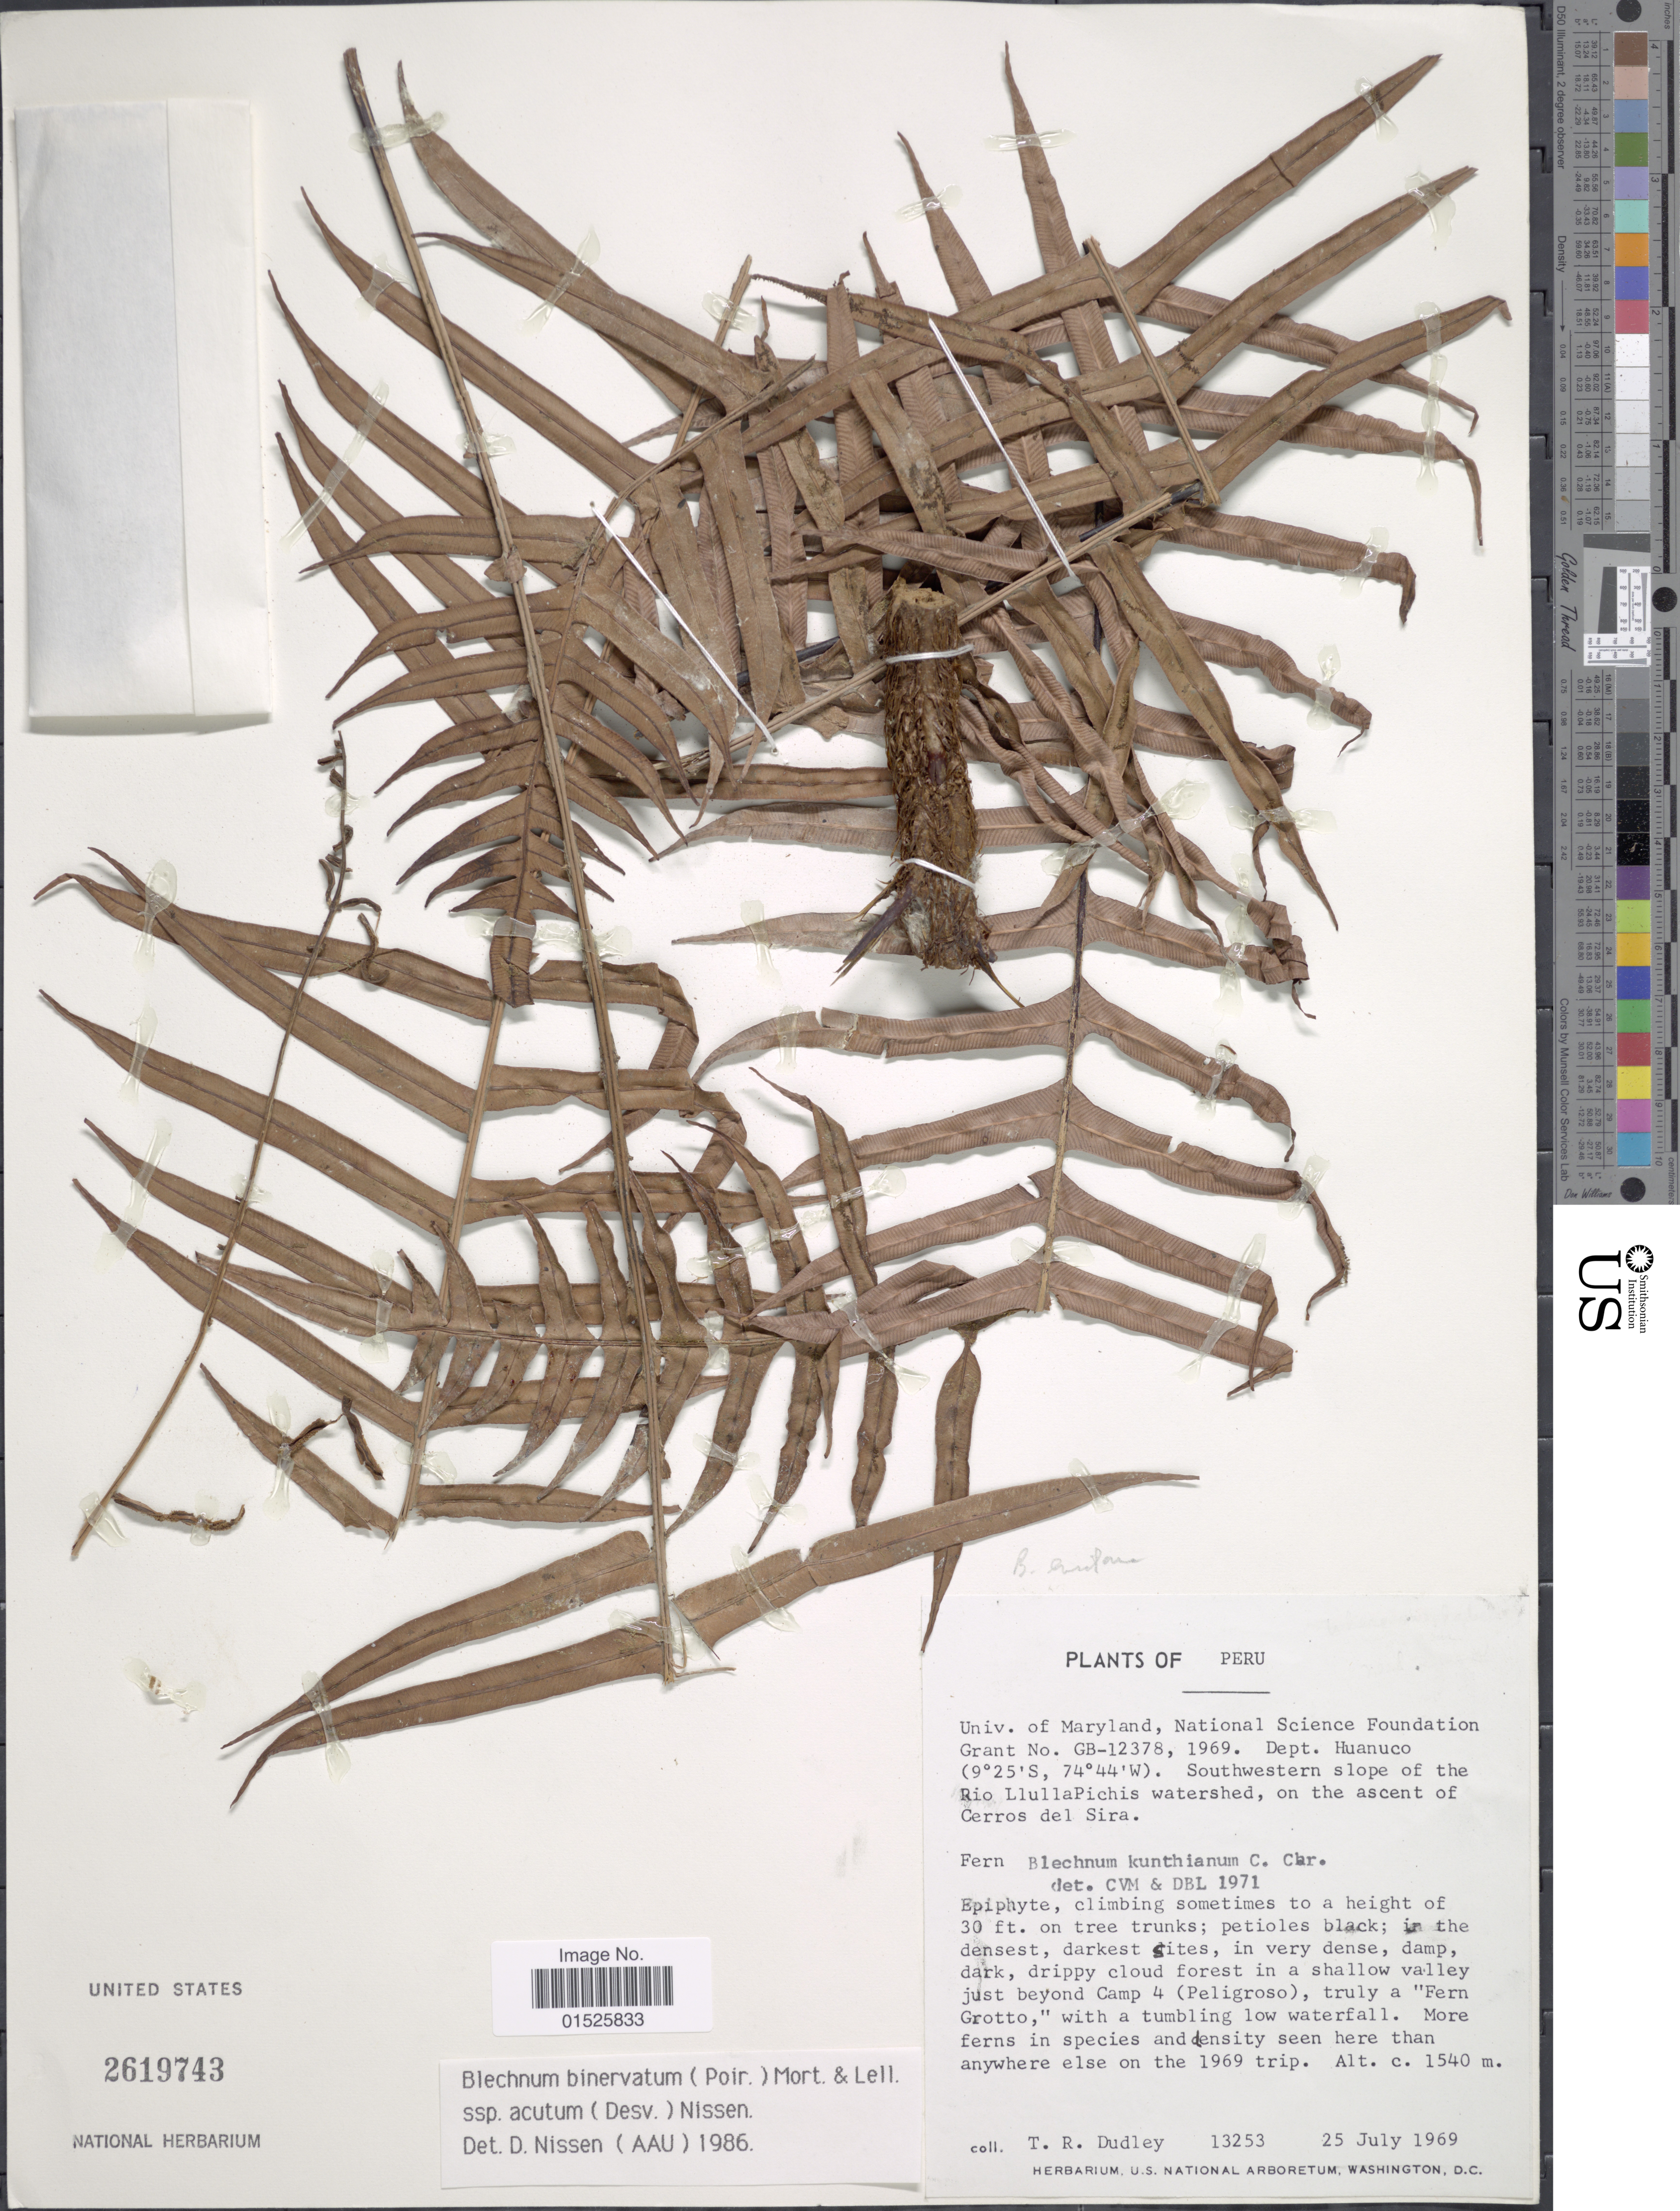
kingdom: Plantae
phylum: Tracheophyta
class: Polypodiopsida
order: Polypodiales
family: Blechnaceae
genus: Blechnum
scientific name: Blechnum ensiforme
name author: (Liebm.) C. Chr.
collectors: T. R. Dudley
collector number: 13253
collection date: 1969-07-25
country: Peru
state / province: Huánuco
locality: Southwestern slope of the Rio LlullaPichis watershed, on the accent of Cerros del Sira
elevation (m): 1540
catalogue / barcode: US 2619743